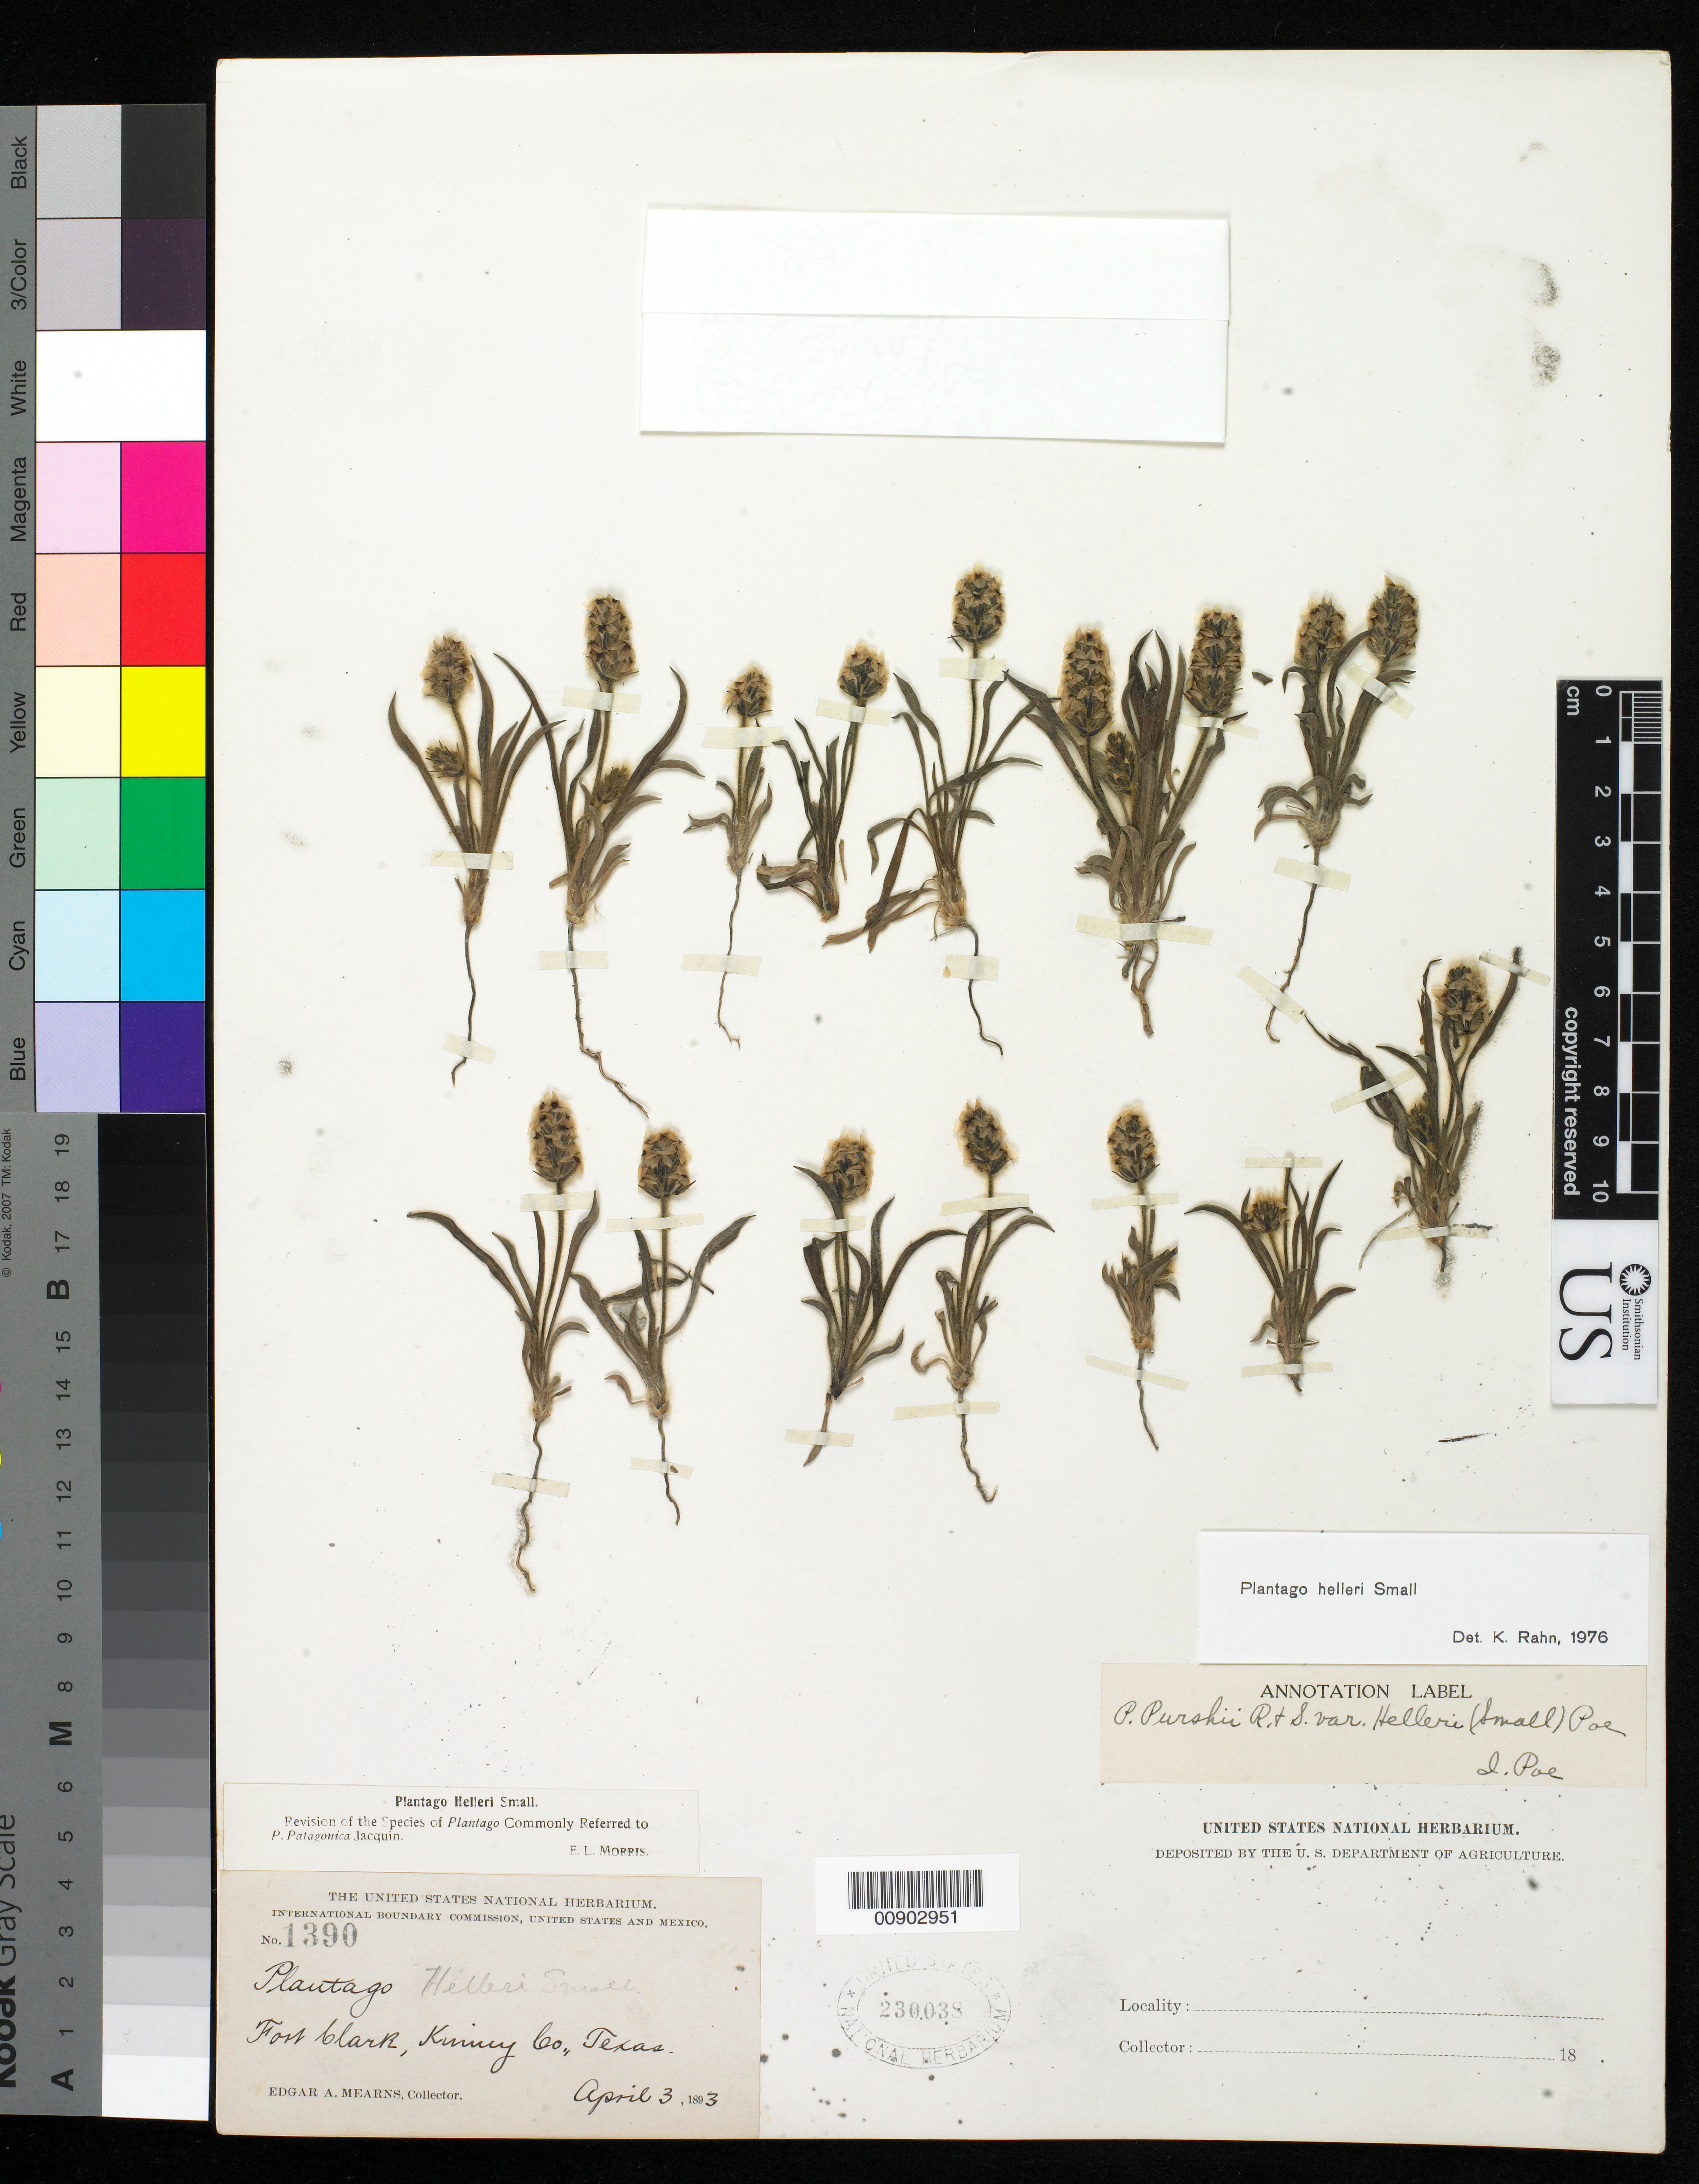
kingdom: Plantae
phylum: Tracheophyta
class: Magnoliopsida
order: Lamiales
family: Plantaginaceae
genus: Plantago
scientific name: Plantago helleri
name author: Small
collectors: E. A. Mearns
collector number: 1390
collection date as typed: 03 Apr 1893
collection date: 1893-04-03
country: United States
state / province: Texas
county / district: Kinney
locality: Fort Clark, Kinney County, Texas.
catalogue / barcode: US 230038